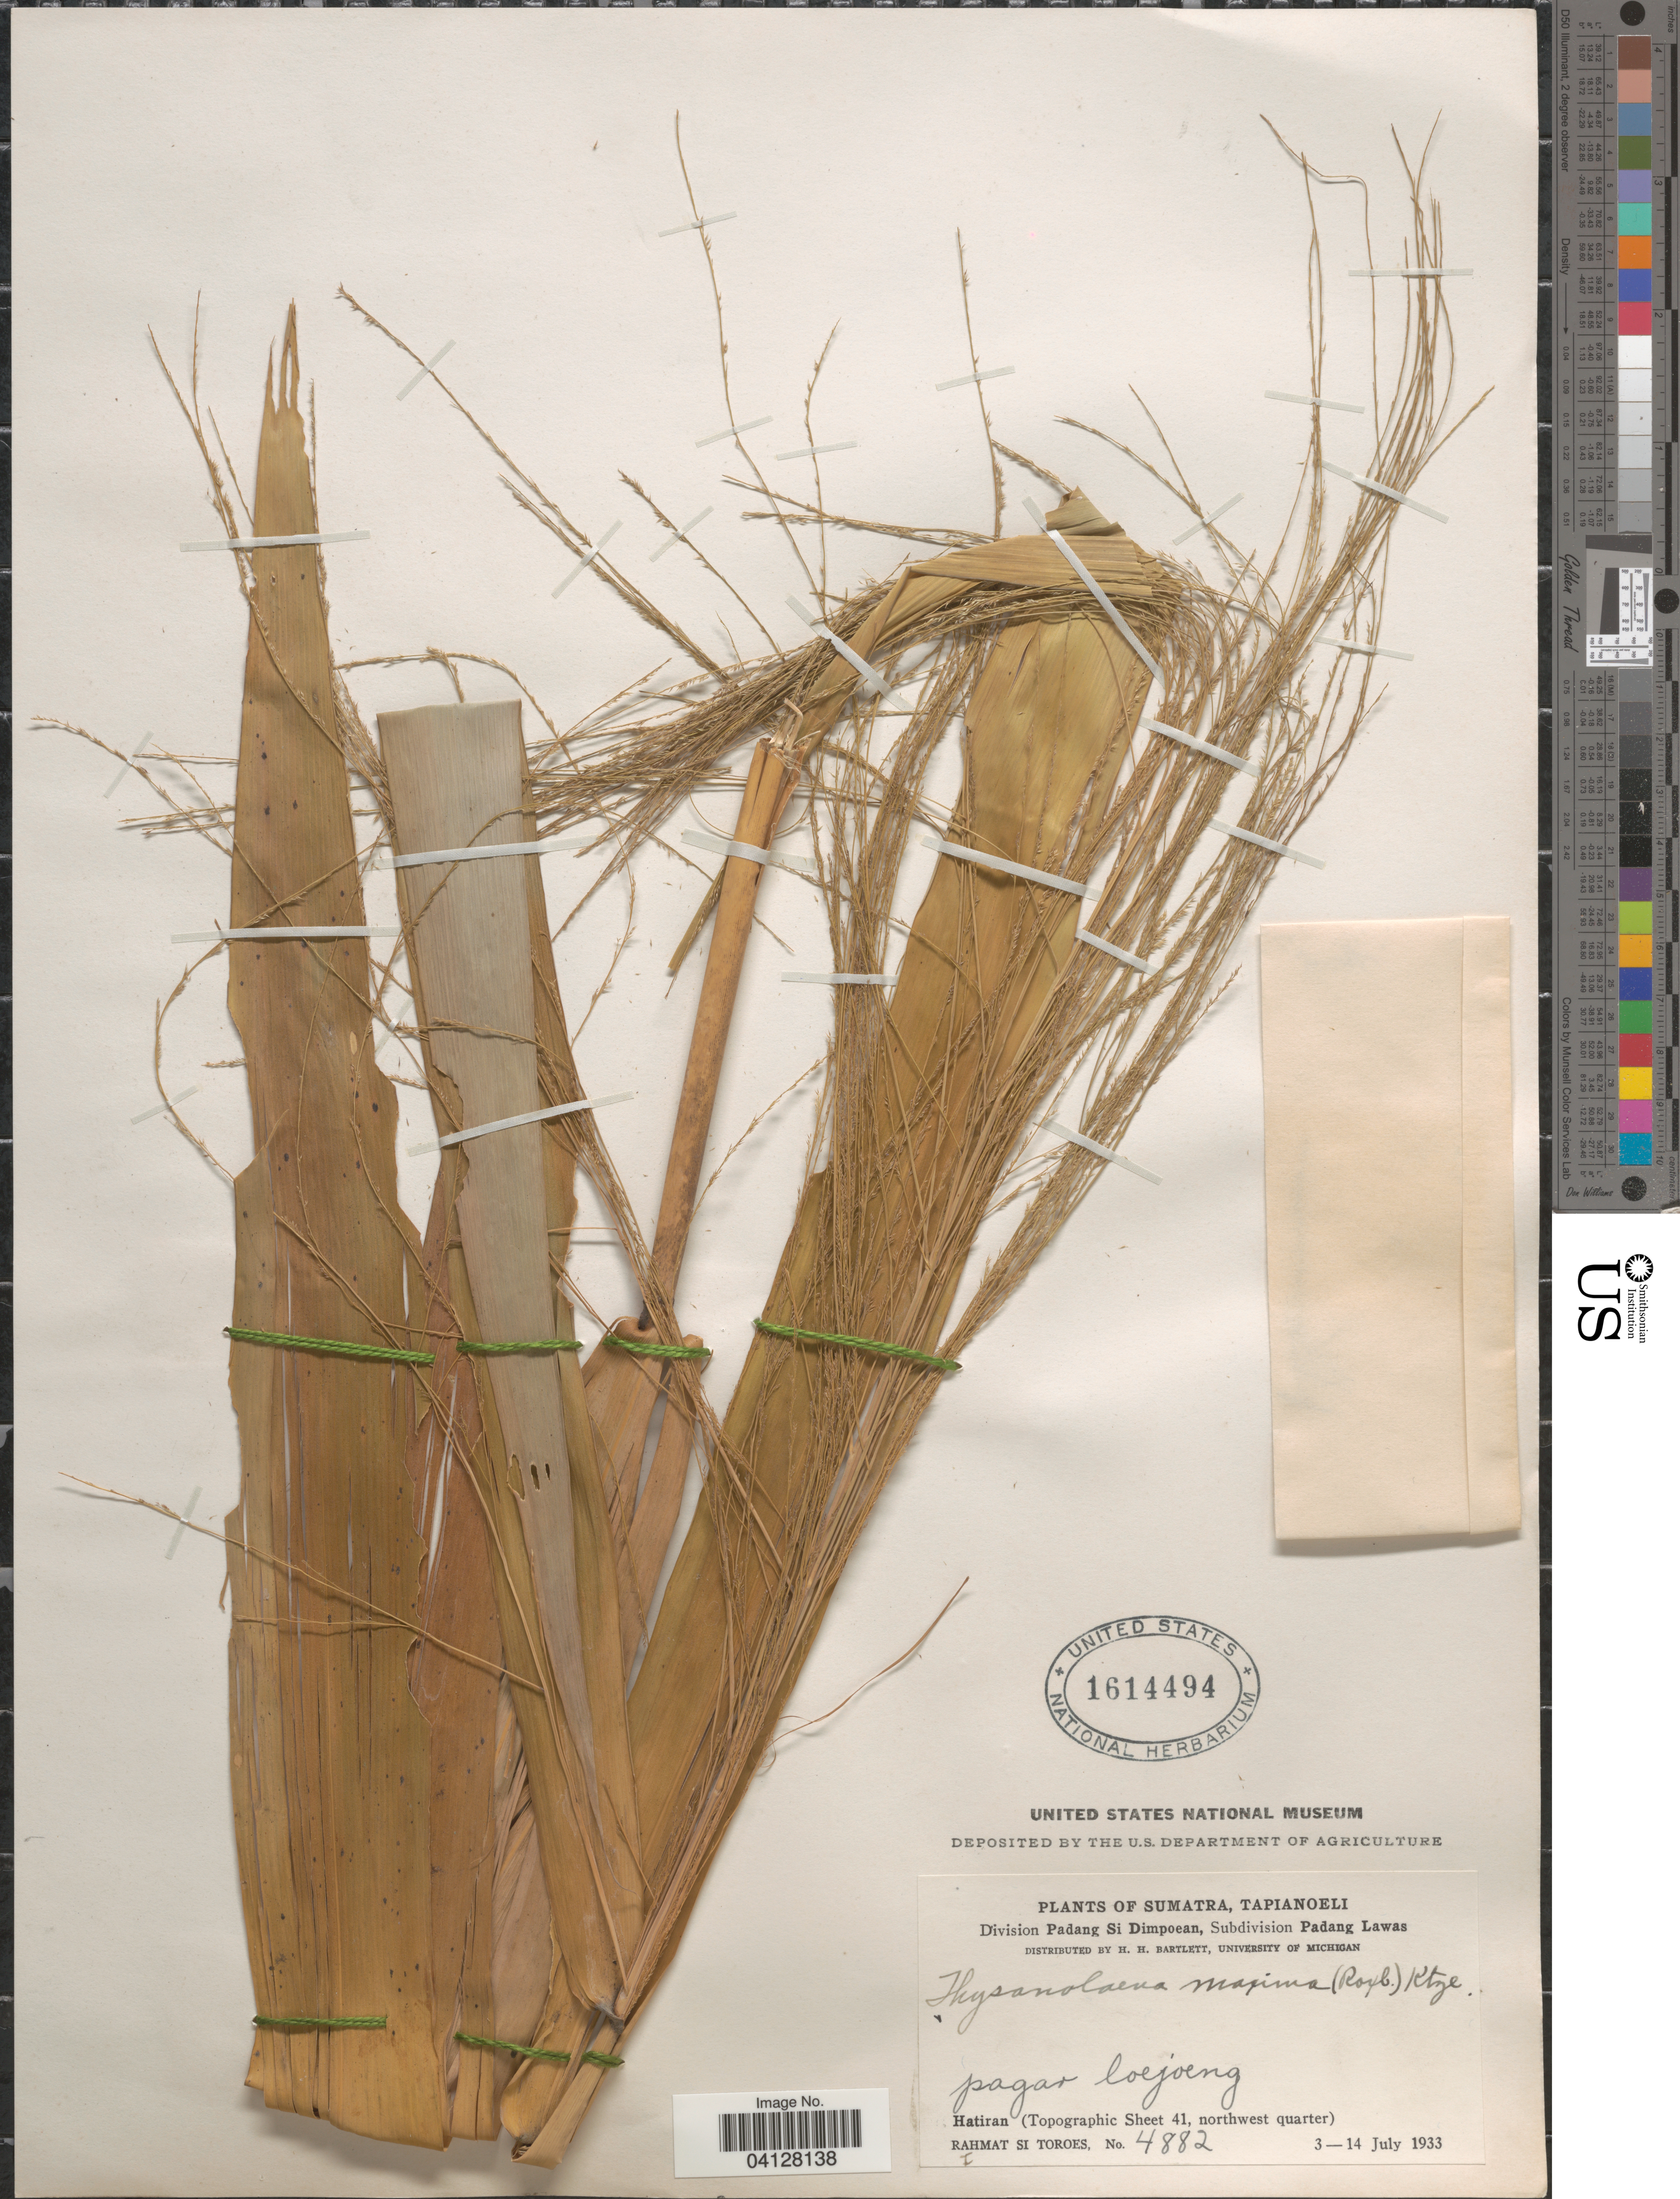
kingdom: Plantae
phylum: Tracheophyta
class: Liliopsida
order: Poales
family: Poaceae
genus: Thysanolaena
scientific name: Thysanolaena maxima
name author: (Roxb.) Kuntze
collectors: Rahmat Si Boeea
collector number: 4882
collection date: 1933-07-03/1933-07-14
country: Indonesia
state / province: Sumatra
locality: Tapianoeli. Division Padang Si Dimpoean, Subdivision Padang Lawas. Hatiran (Topographic Sheet 41, northwest quarter).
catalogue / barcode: US 1614494